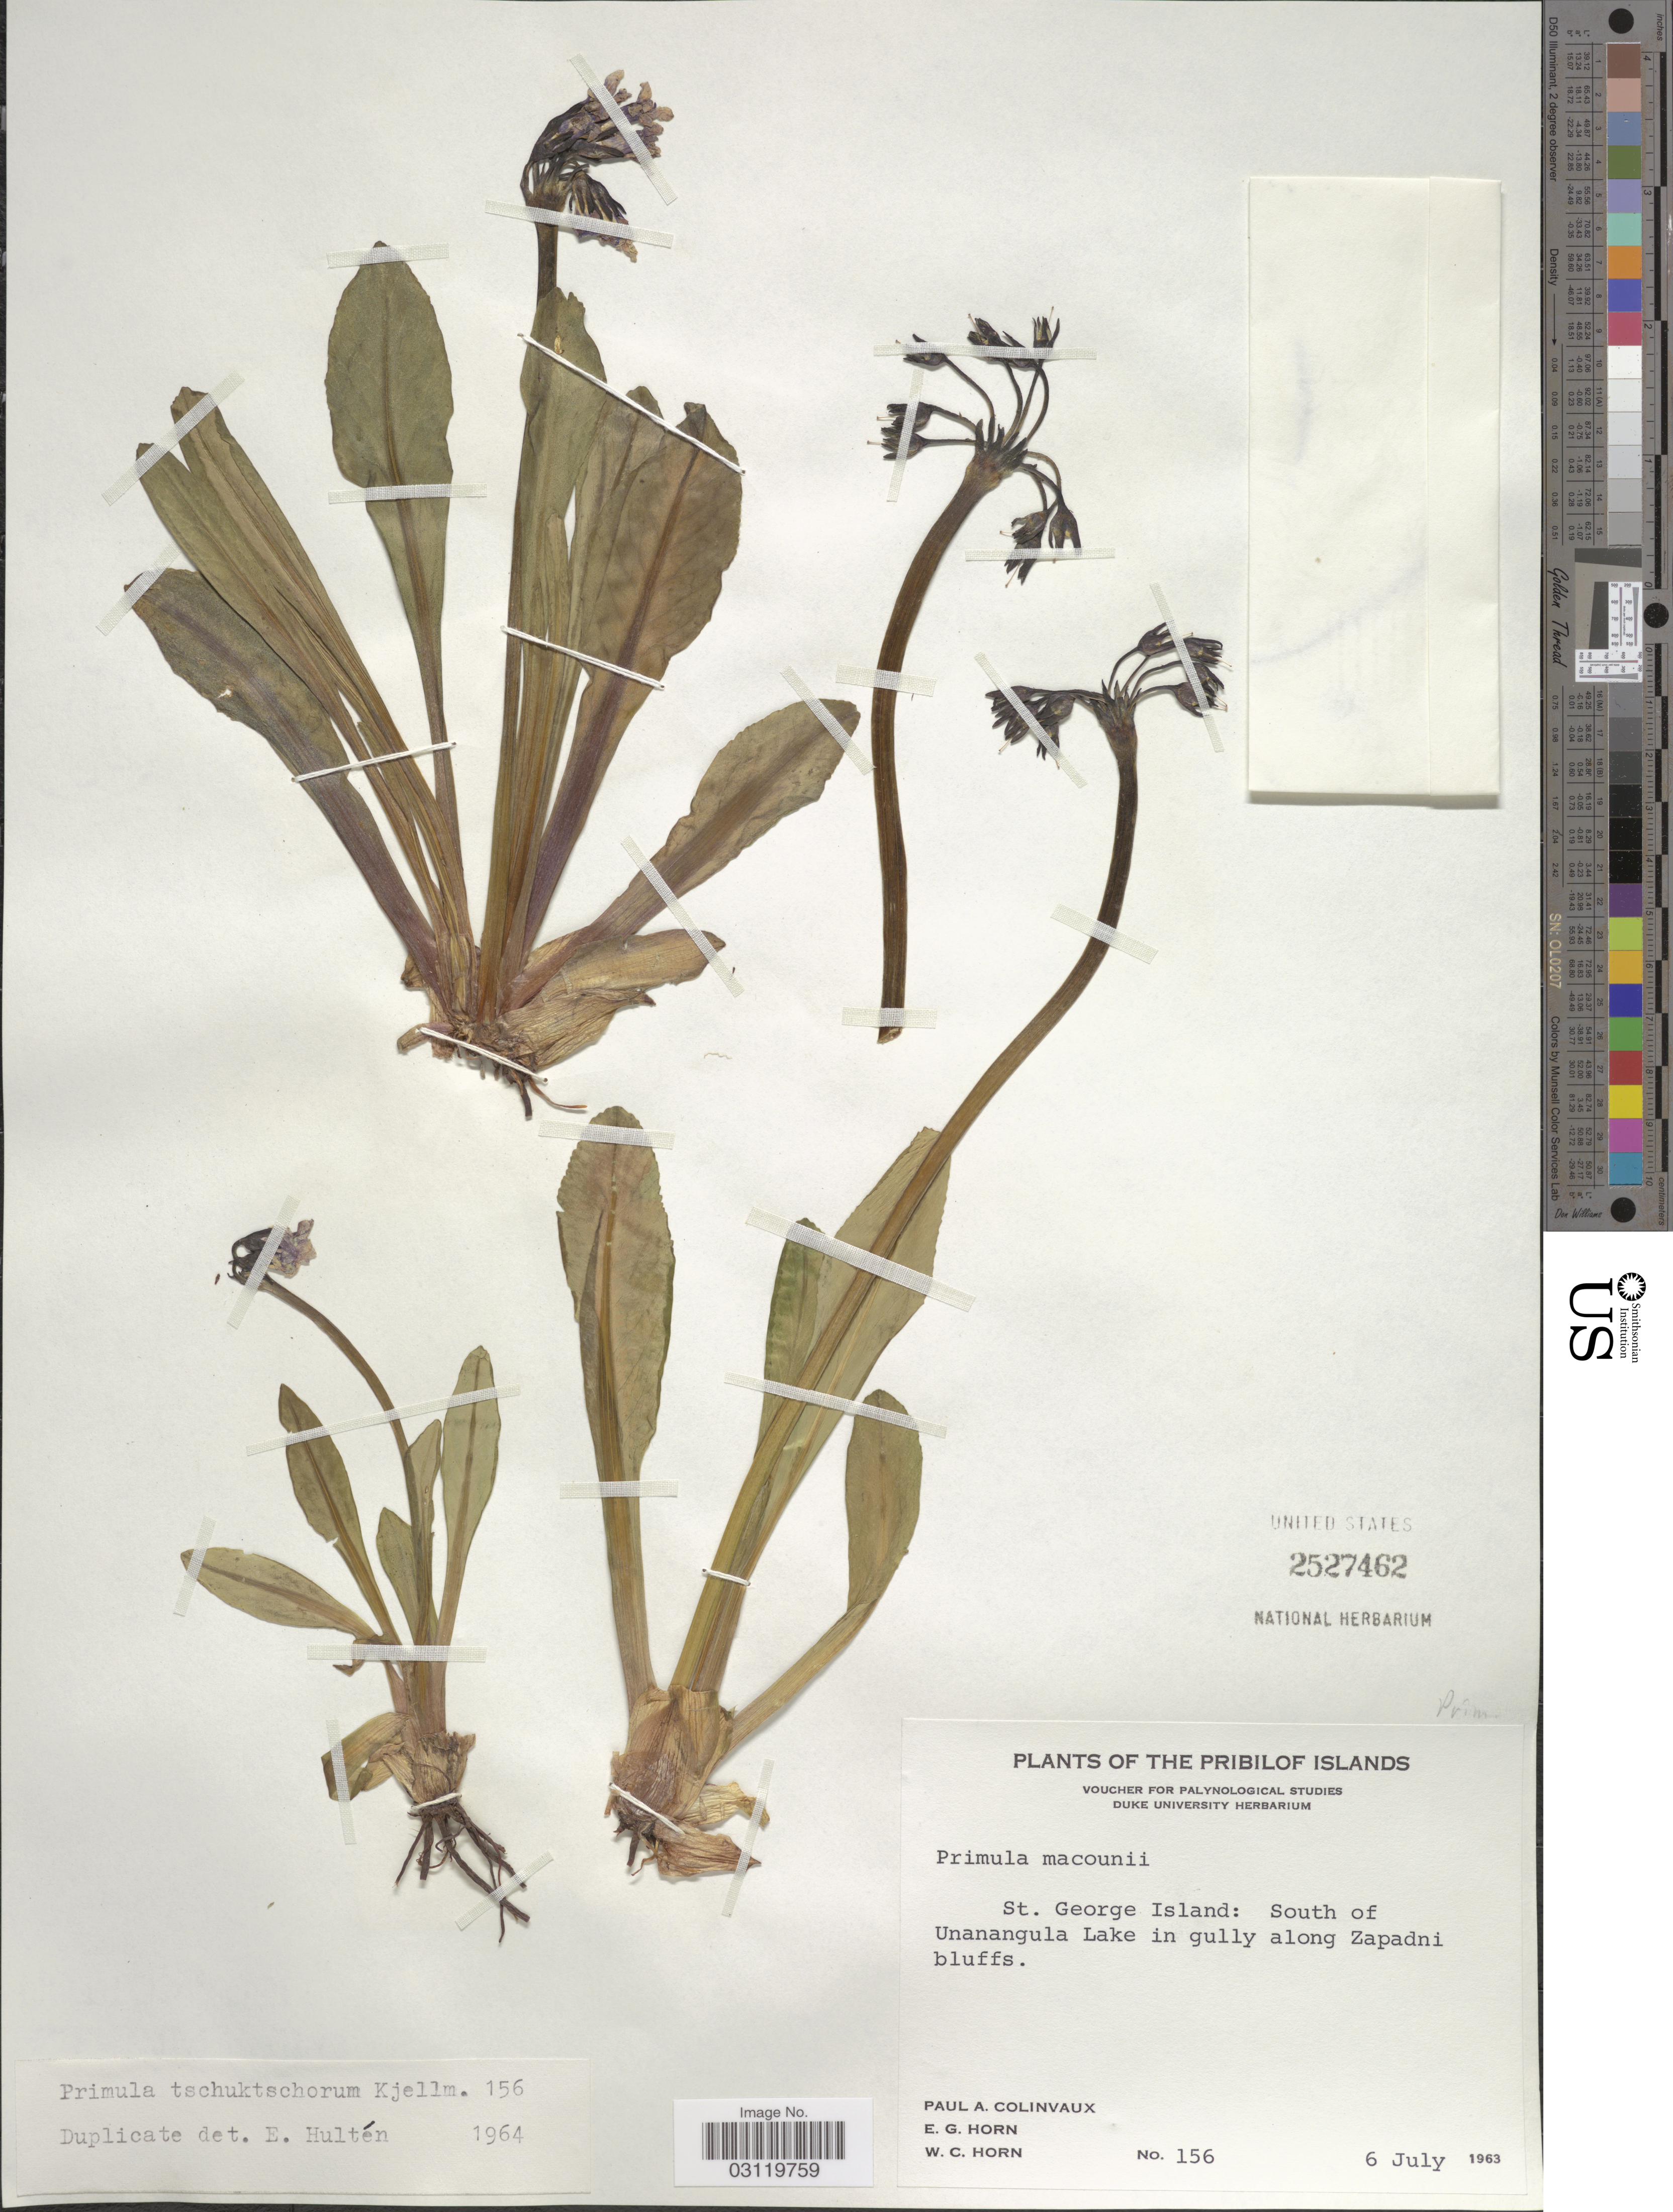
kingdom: Plantae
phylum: Tracheophyta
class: Magnoliopsida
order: Ericales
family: Primulaceae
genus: Primula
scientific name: Primula tschuktschorum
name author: Kjellm.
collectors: P. Colinvaux, E. Horn & W. Horn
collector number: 156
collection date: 1963-07-06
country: United States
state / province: Alaska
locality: The Pribilof Islands, St. George Island: South of Unanangula Lake in gully along Zapadni bluffs.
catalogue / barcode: US 2527462